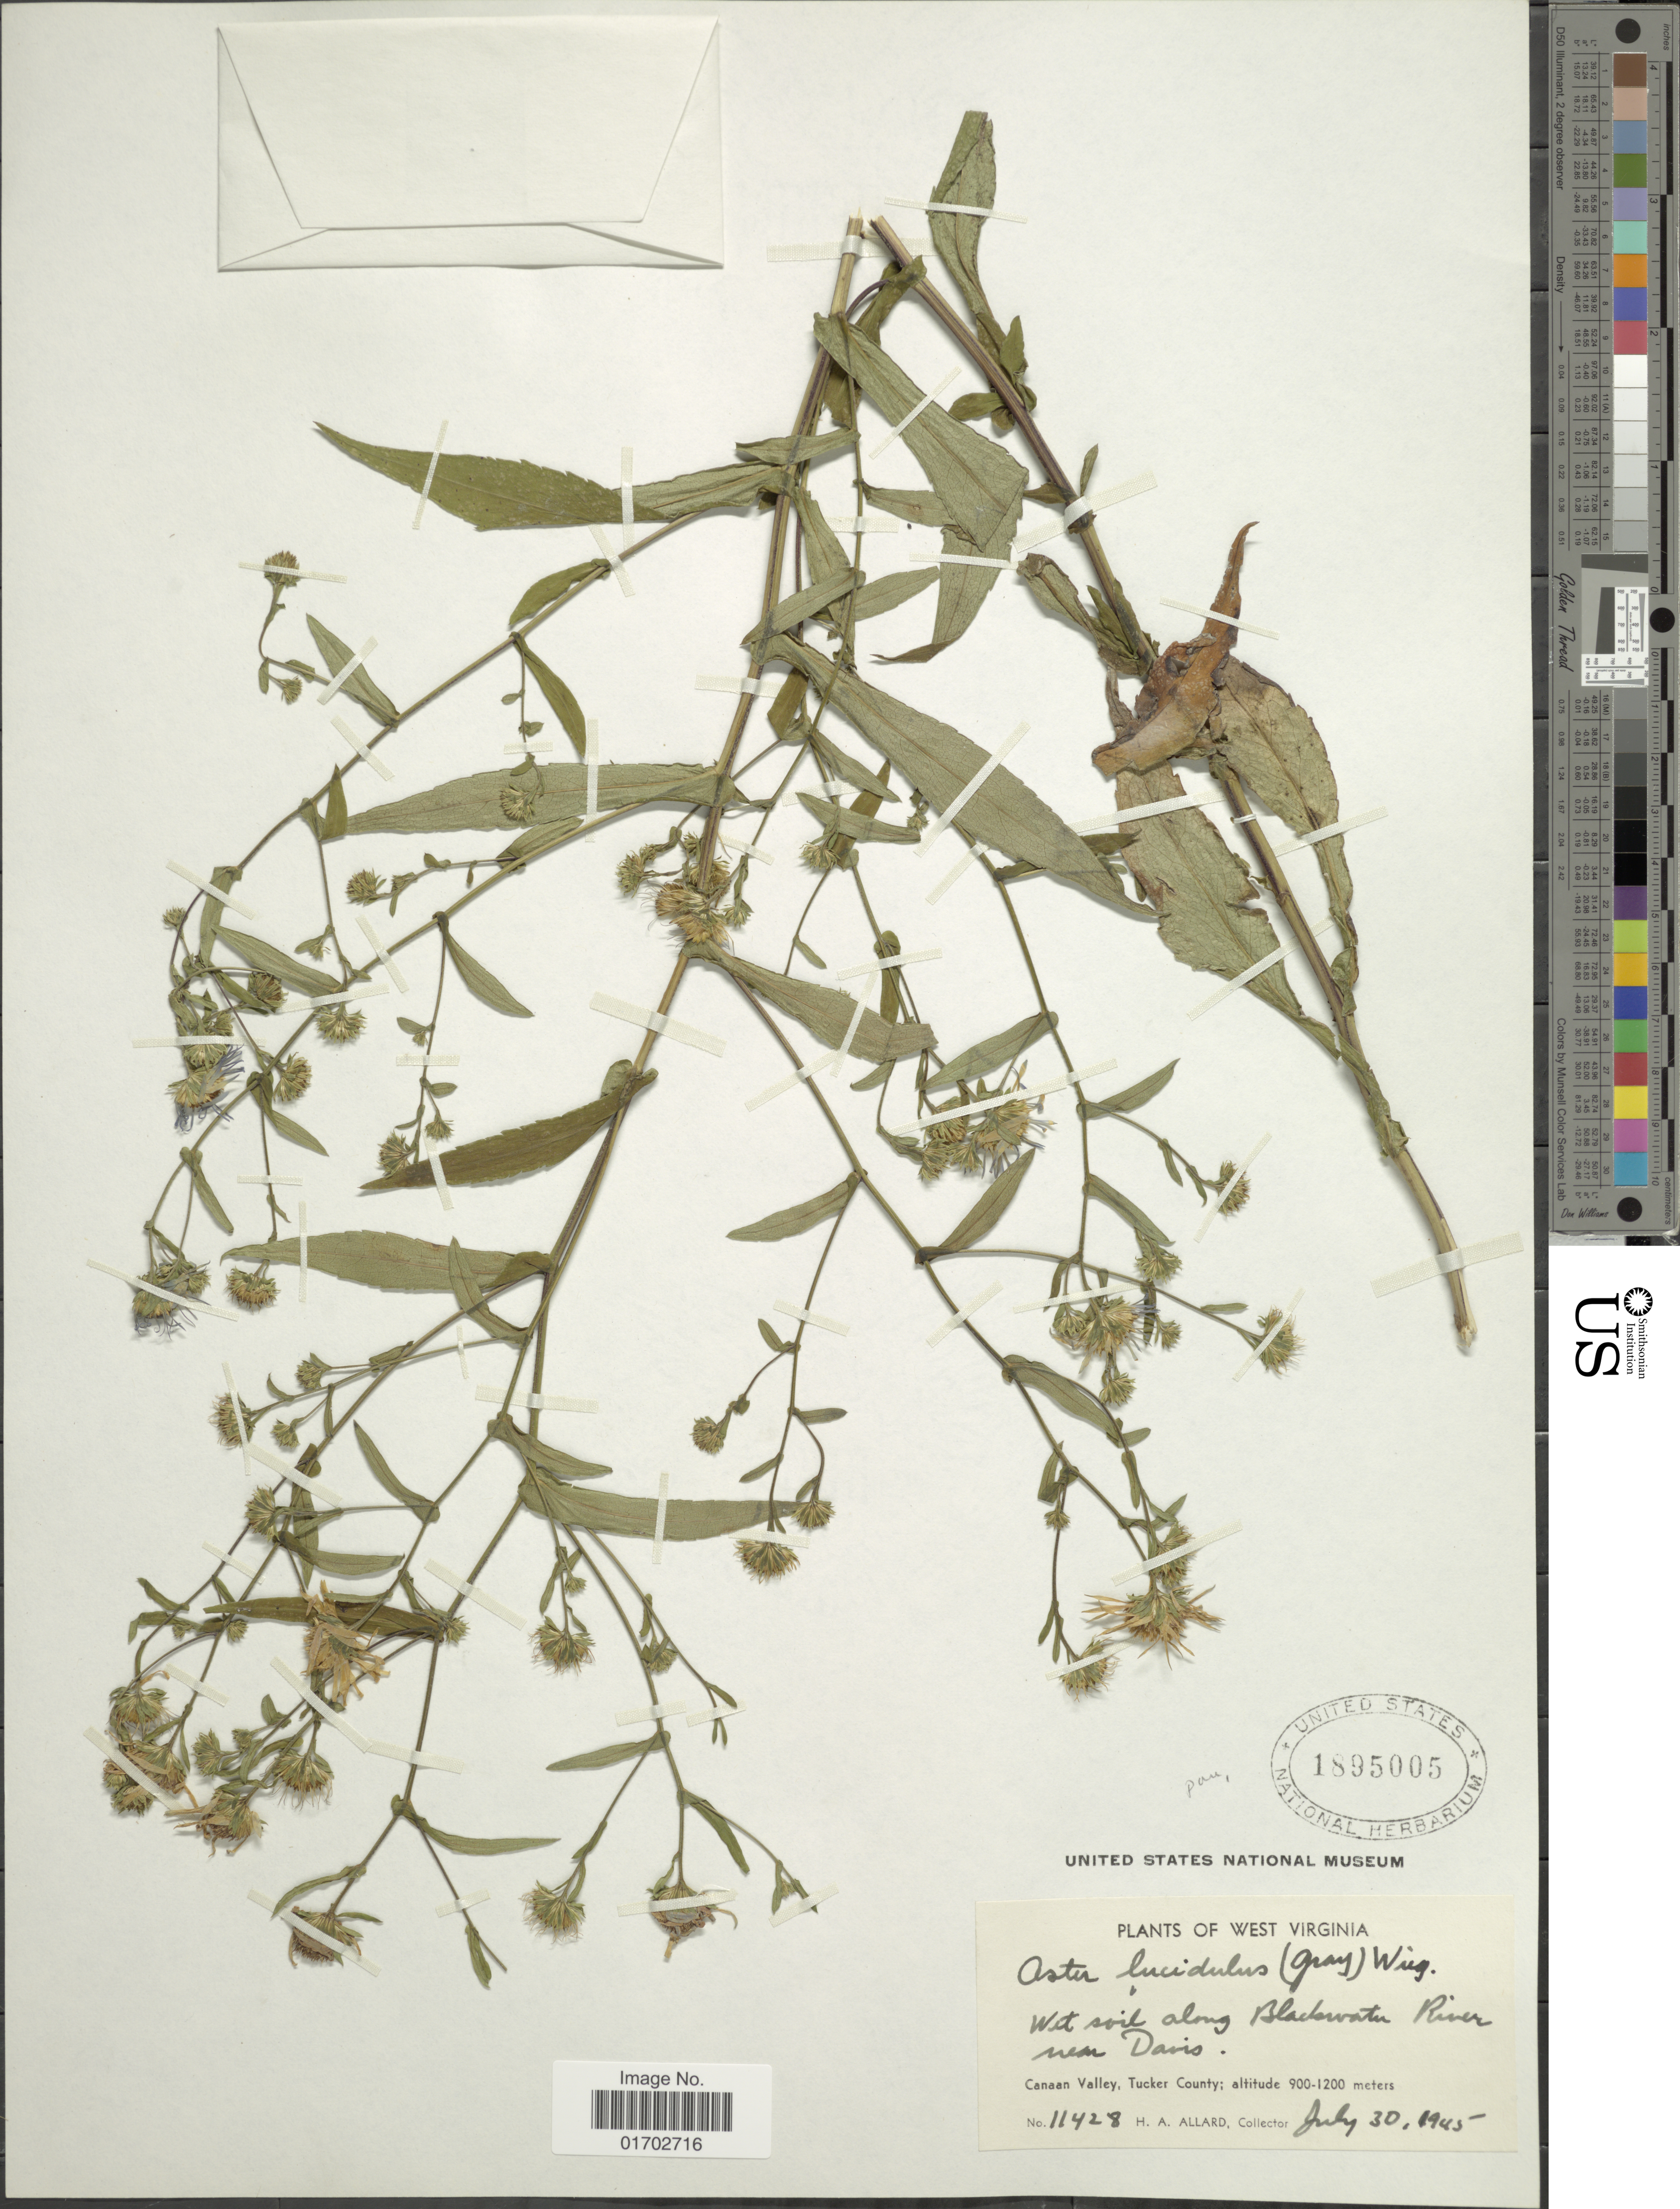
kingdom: Plantae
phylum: Tracheophyta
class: Magnoliopsida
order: Asterales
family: Asteraceae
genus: Symphyotrichum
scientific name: Symphyotrichum puniceum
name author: (L.) Á. Löve & D. Löve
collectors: H. A. Allard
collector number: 11428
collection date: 1945-07-30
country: United States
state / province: West Virginia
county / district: Tucker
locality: Wet soil along Blackwater River near Davis, Canaan Valley, Tucker County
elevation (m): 900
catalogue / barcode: US 1895005